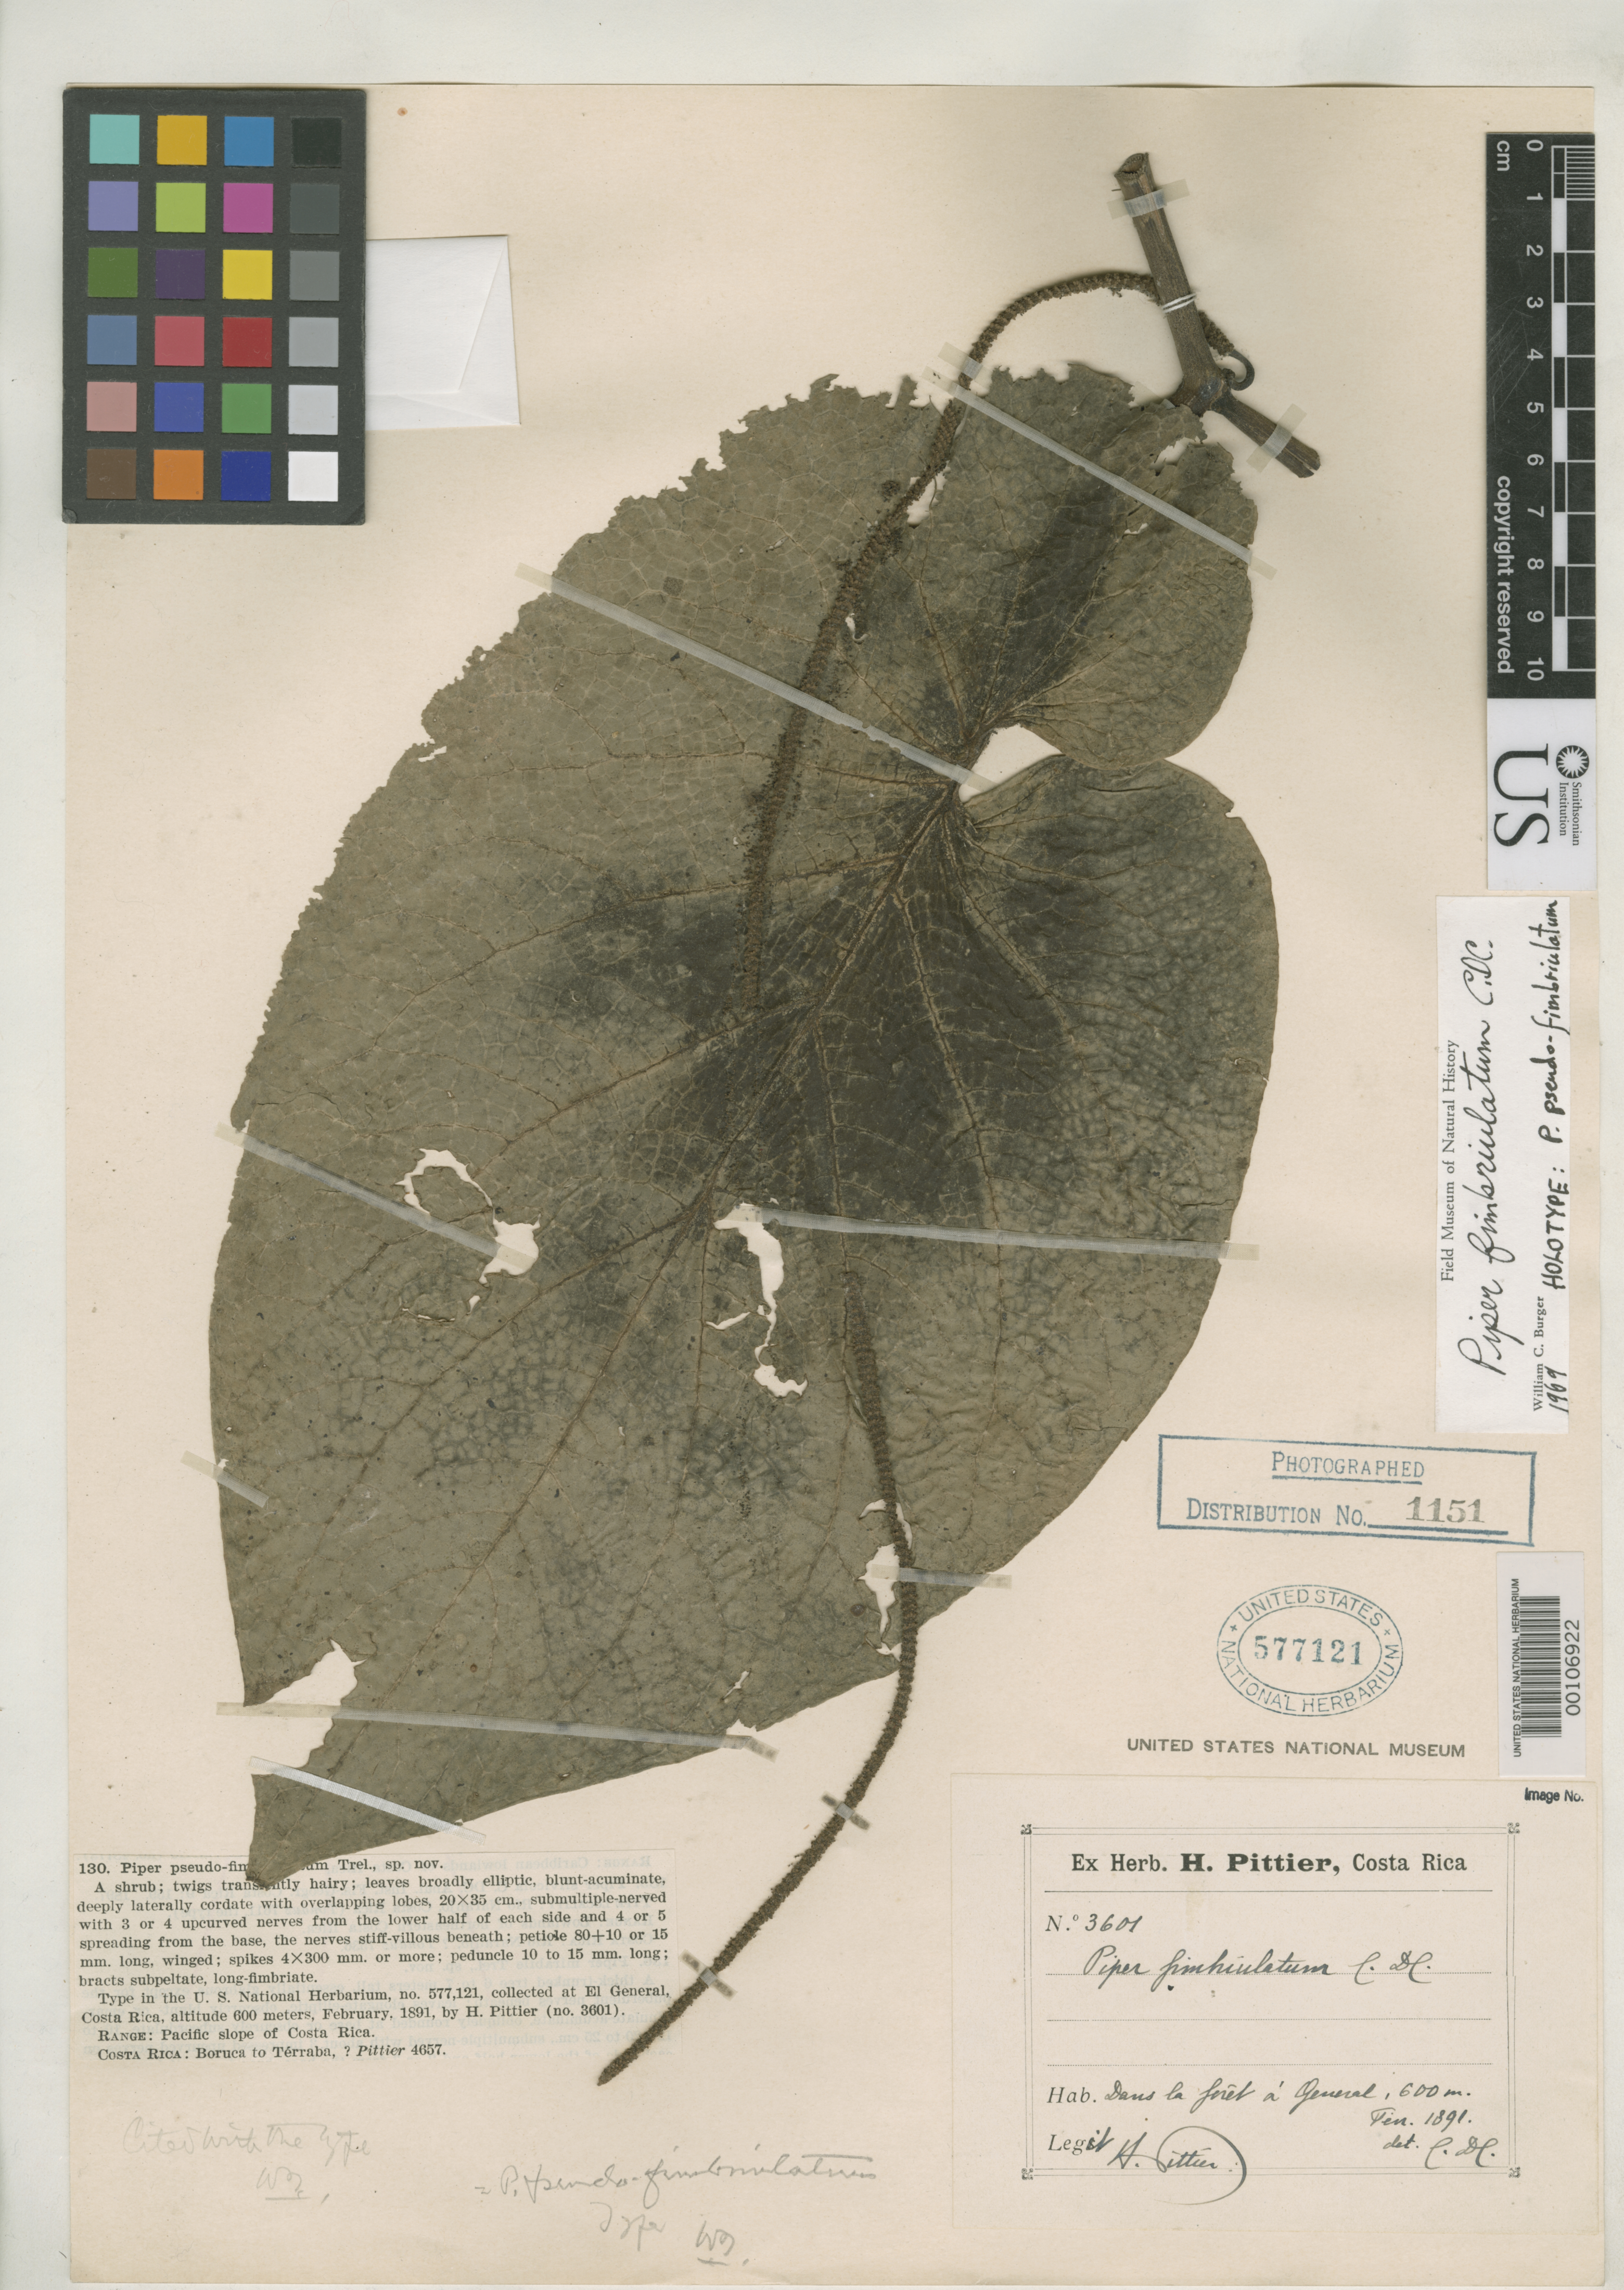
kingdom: Plantae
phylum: Tracheophyta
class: Magnoliopsida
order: Piperales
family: Piperaceae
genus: Piper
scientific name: Piper pseudofimbriulatum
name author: Trel.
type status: Holotype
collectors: H. F. Pittier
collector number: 3601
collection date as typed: Feb 1891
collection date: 1891-02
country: Costa Rica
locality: El General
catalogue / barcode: US 577121